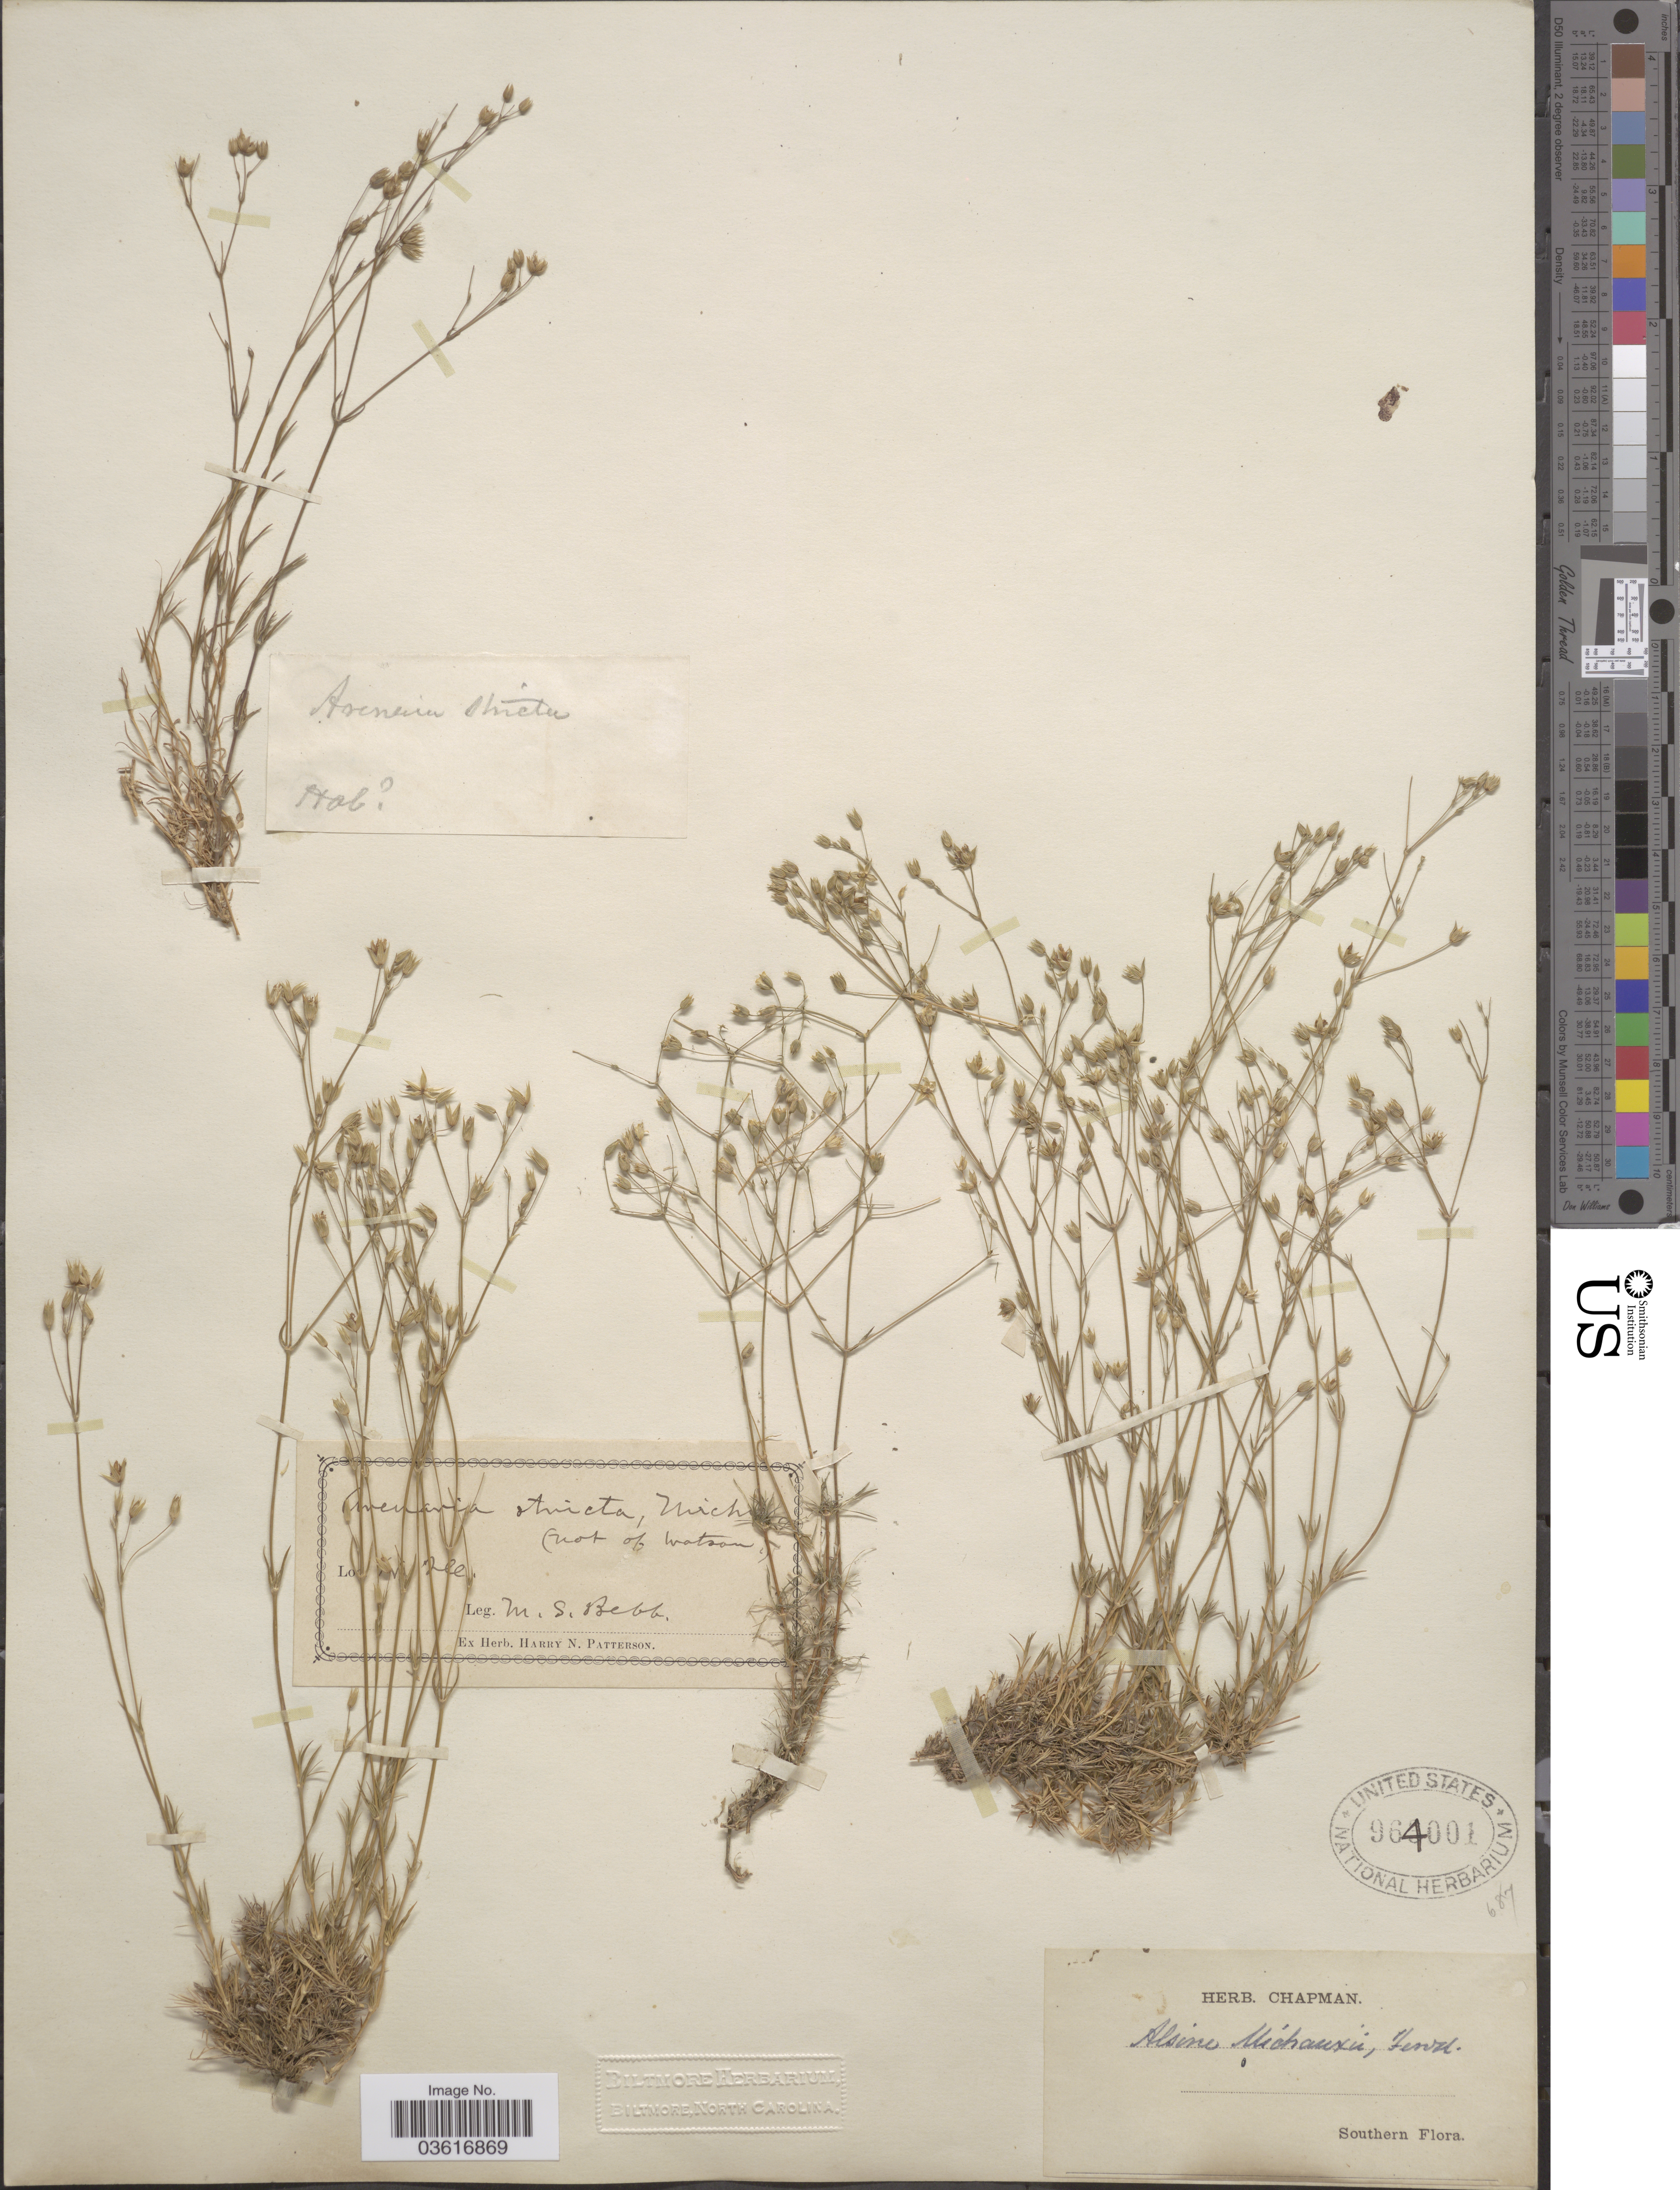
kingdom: Plantae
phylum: Tracheophyta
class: Magnoliopsida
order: Caryophyllales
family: Caryophyllaceae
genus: Minuartia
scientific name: Minuartia stricta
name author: (Sw.) Hiern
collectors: M. Bebb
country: United States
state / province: Illinois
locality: [illegible text]. Southern.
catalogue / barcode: US 964001